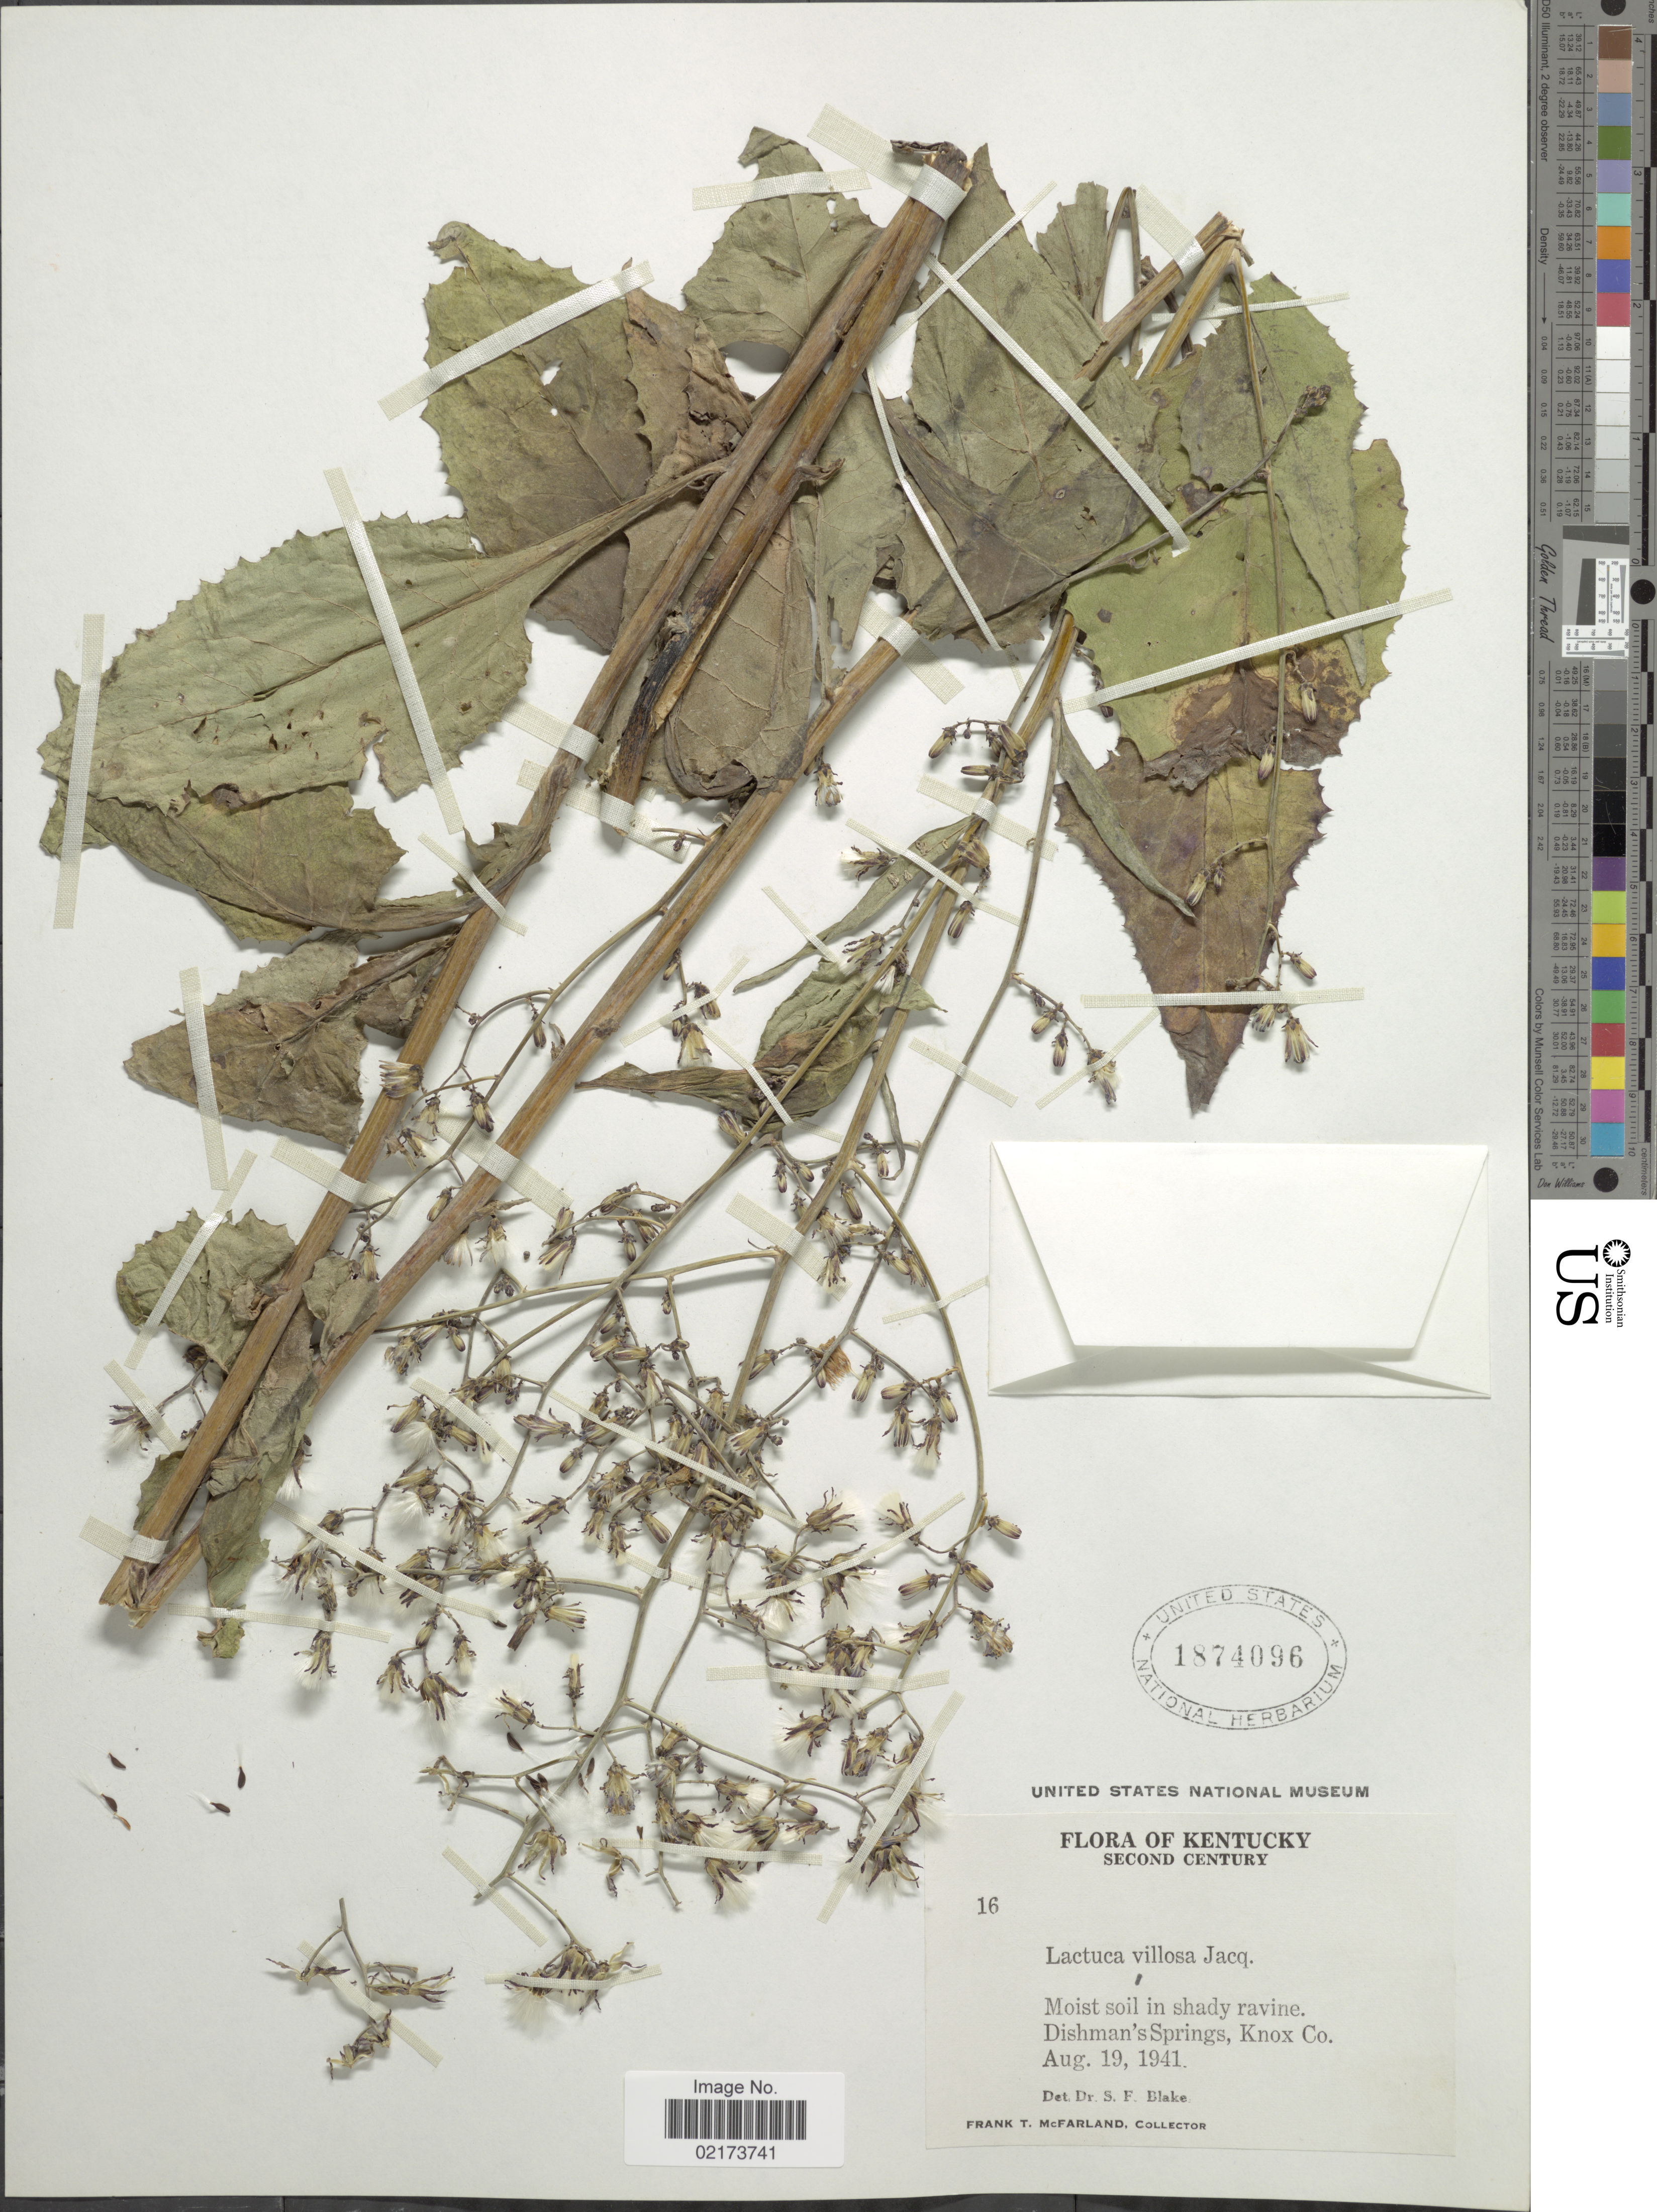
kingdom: Plantae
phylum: Tracheophyta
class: Magnoliopsida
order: Asterales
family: Asteraceae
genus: Lactuca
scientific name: Lactuca floridana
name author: (L.) Gaertn.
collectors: F. McFarland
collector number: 16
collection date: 1941-08-19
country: United States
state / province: Kentucky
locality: Second Century, Dishman's Springs, Knox Co.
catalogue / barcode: US 1874096